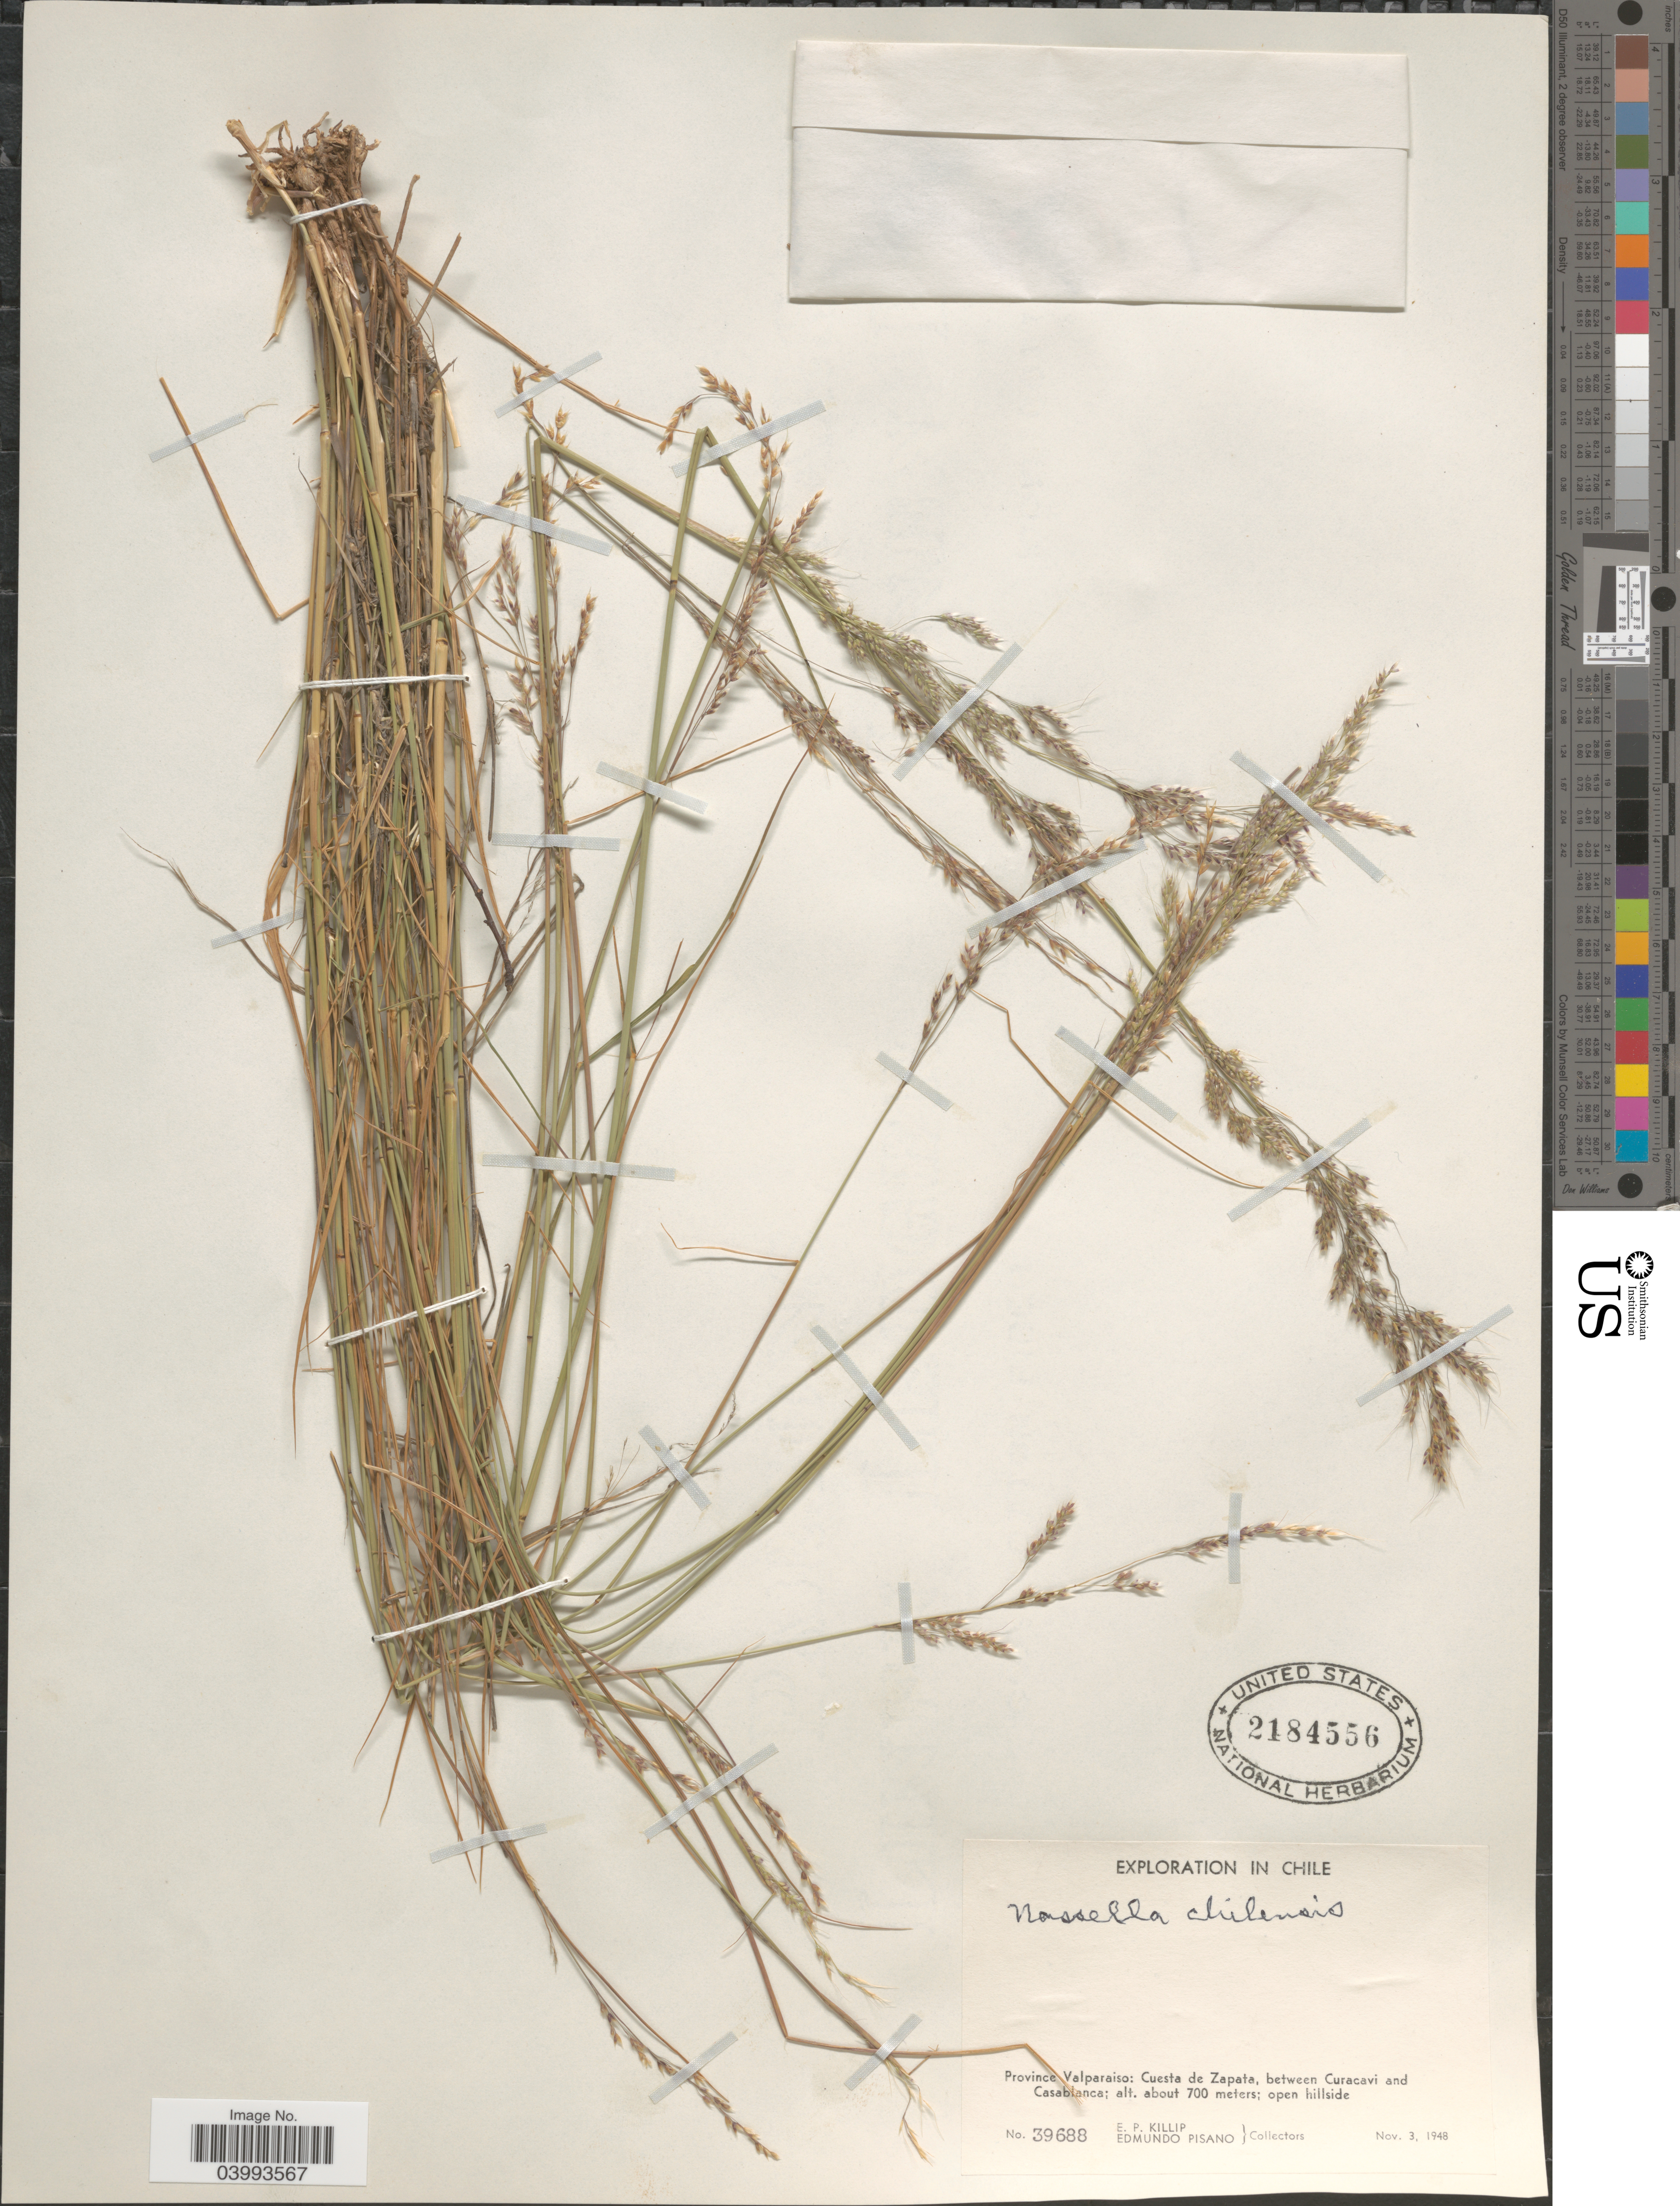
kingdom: Plantae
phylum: Tracheophyta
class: Liliopsida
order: Poales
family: Poaceae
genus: Nassella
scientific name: Nassella chilensis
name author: (Trin.) É. Desv.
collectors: E. P. Killip & E. Pisano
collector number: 39688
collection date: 1948-11-03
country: Chile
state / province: Valparaíso (V)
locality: Cuesta de Zapata, between Curacavi and Casablanca.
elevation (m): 700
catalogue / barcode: US 2184556